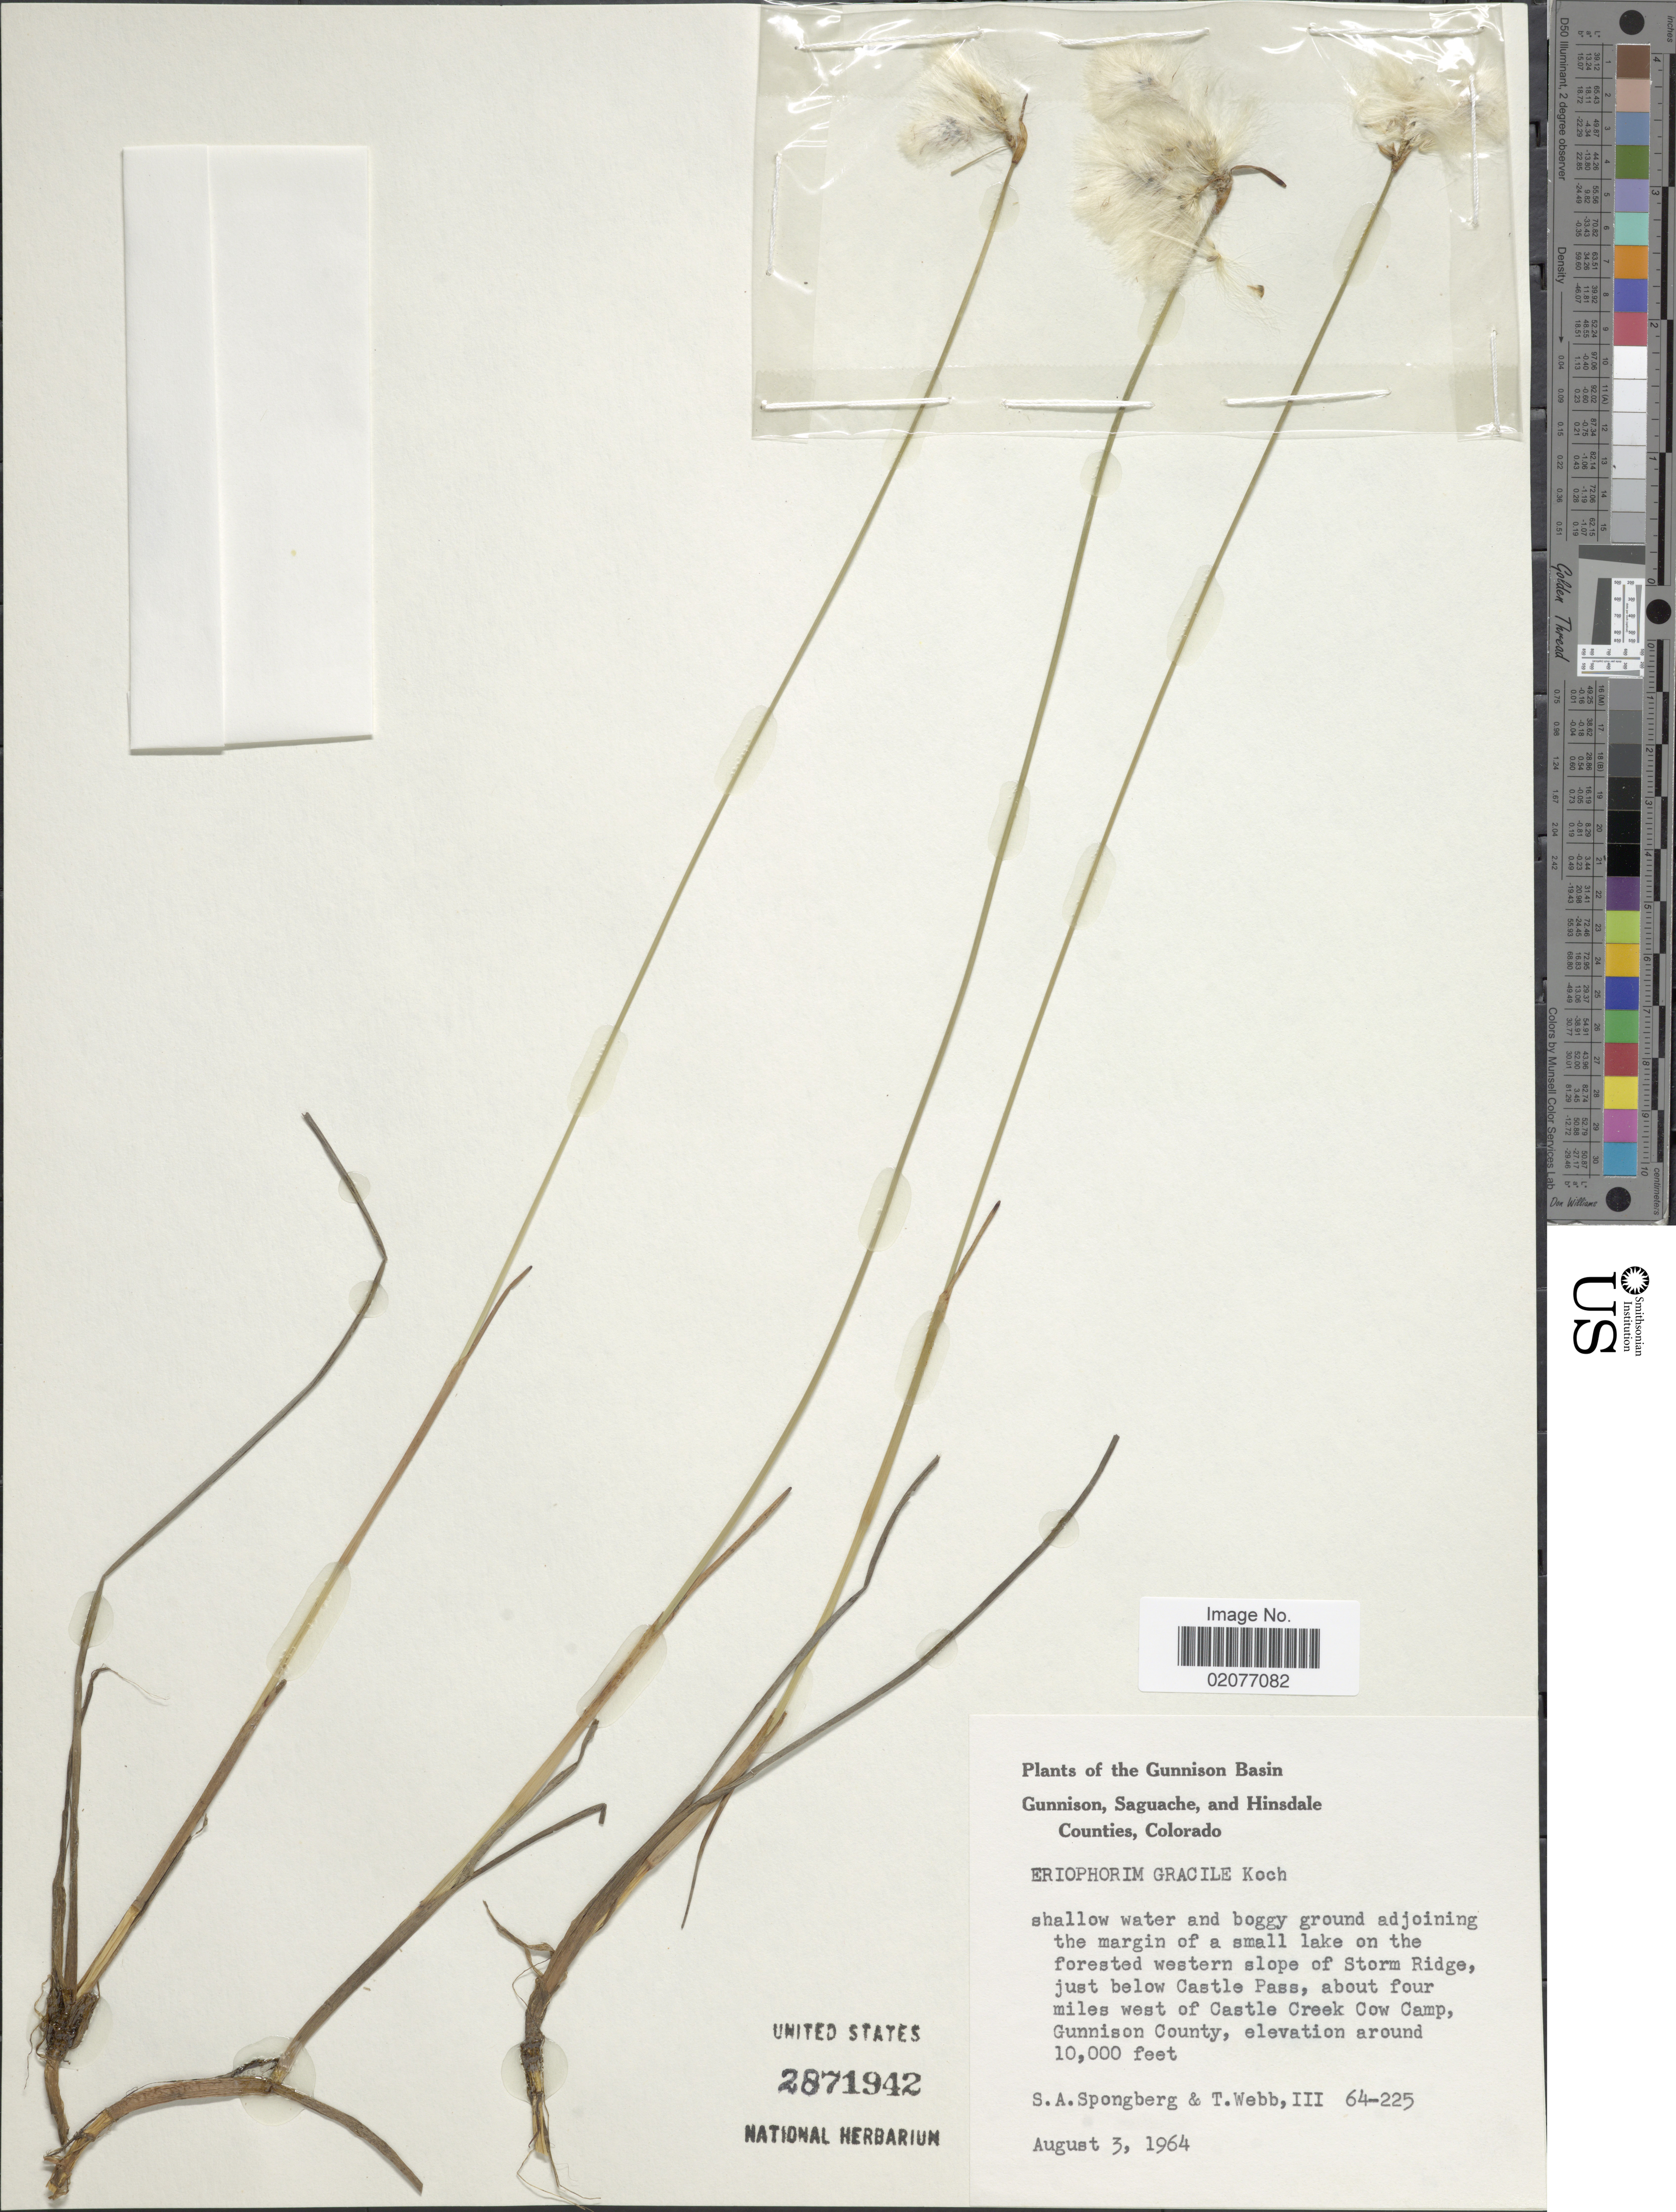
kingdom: Plantae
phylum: Tracheophyta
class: Liliopsida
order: Poales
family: Cyperaceae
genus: Eriophorum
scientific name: Eriophorum gracile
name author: W.D.J. Koch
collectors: S. A.Spongberg & T. Webb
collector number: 64-225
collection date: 1964-08-03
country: United States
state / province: Colorado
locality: The Gunnison Basin Gunnison, Saguache, and Hinsdale Counties, shallow water and boggy ground adjoining the margin of a small lake on the forested western slope of Storm Ridge, just below Castle Pass, about four miles west of Castle Creek Cow Camp, Gunnison County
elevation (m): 3048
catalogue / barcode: US 2871942